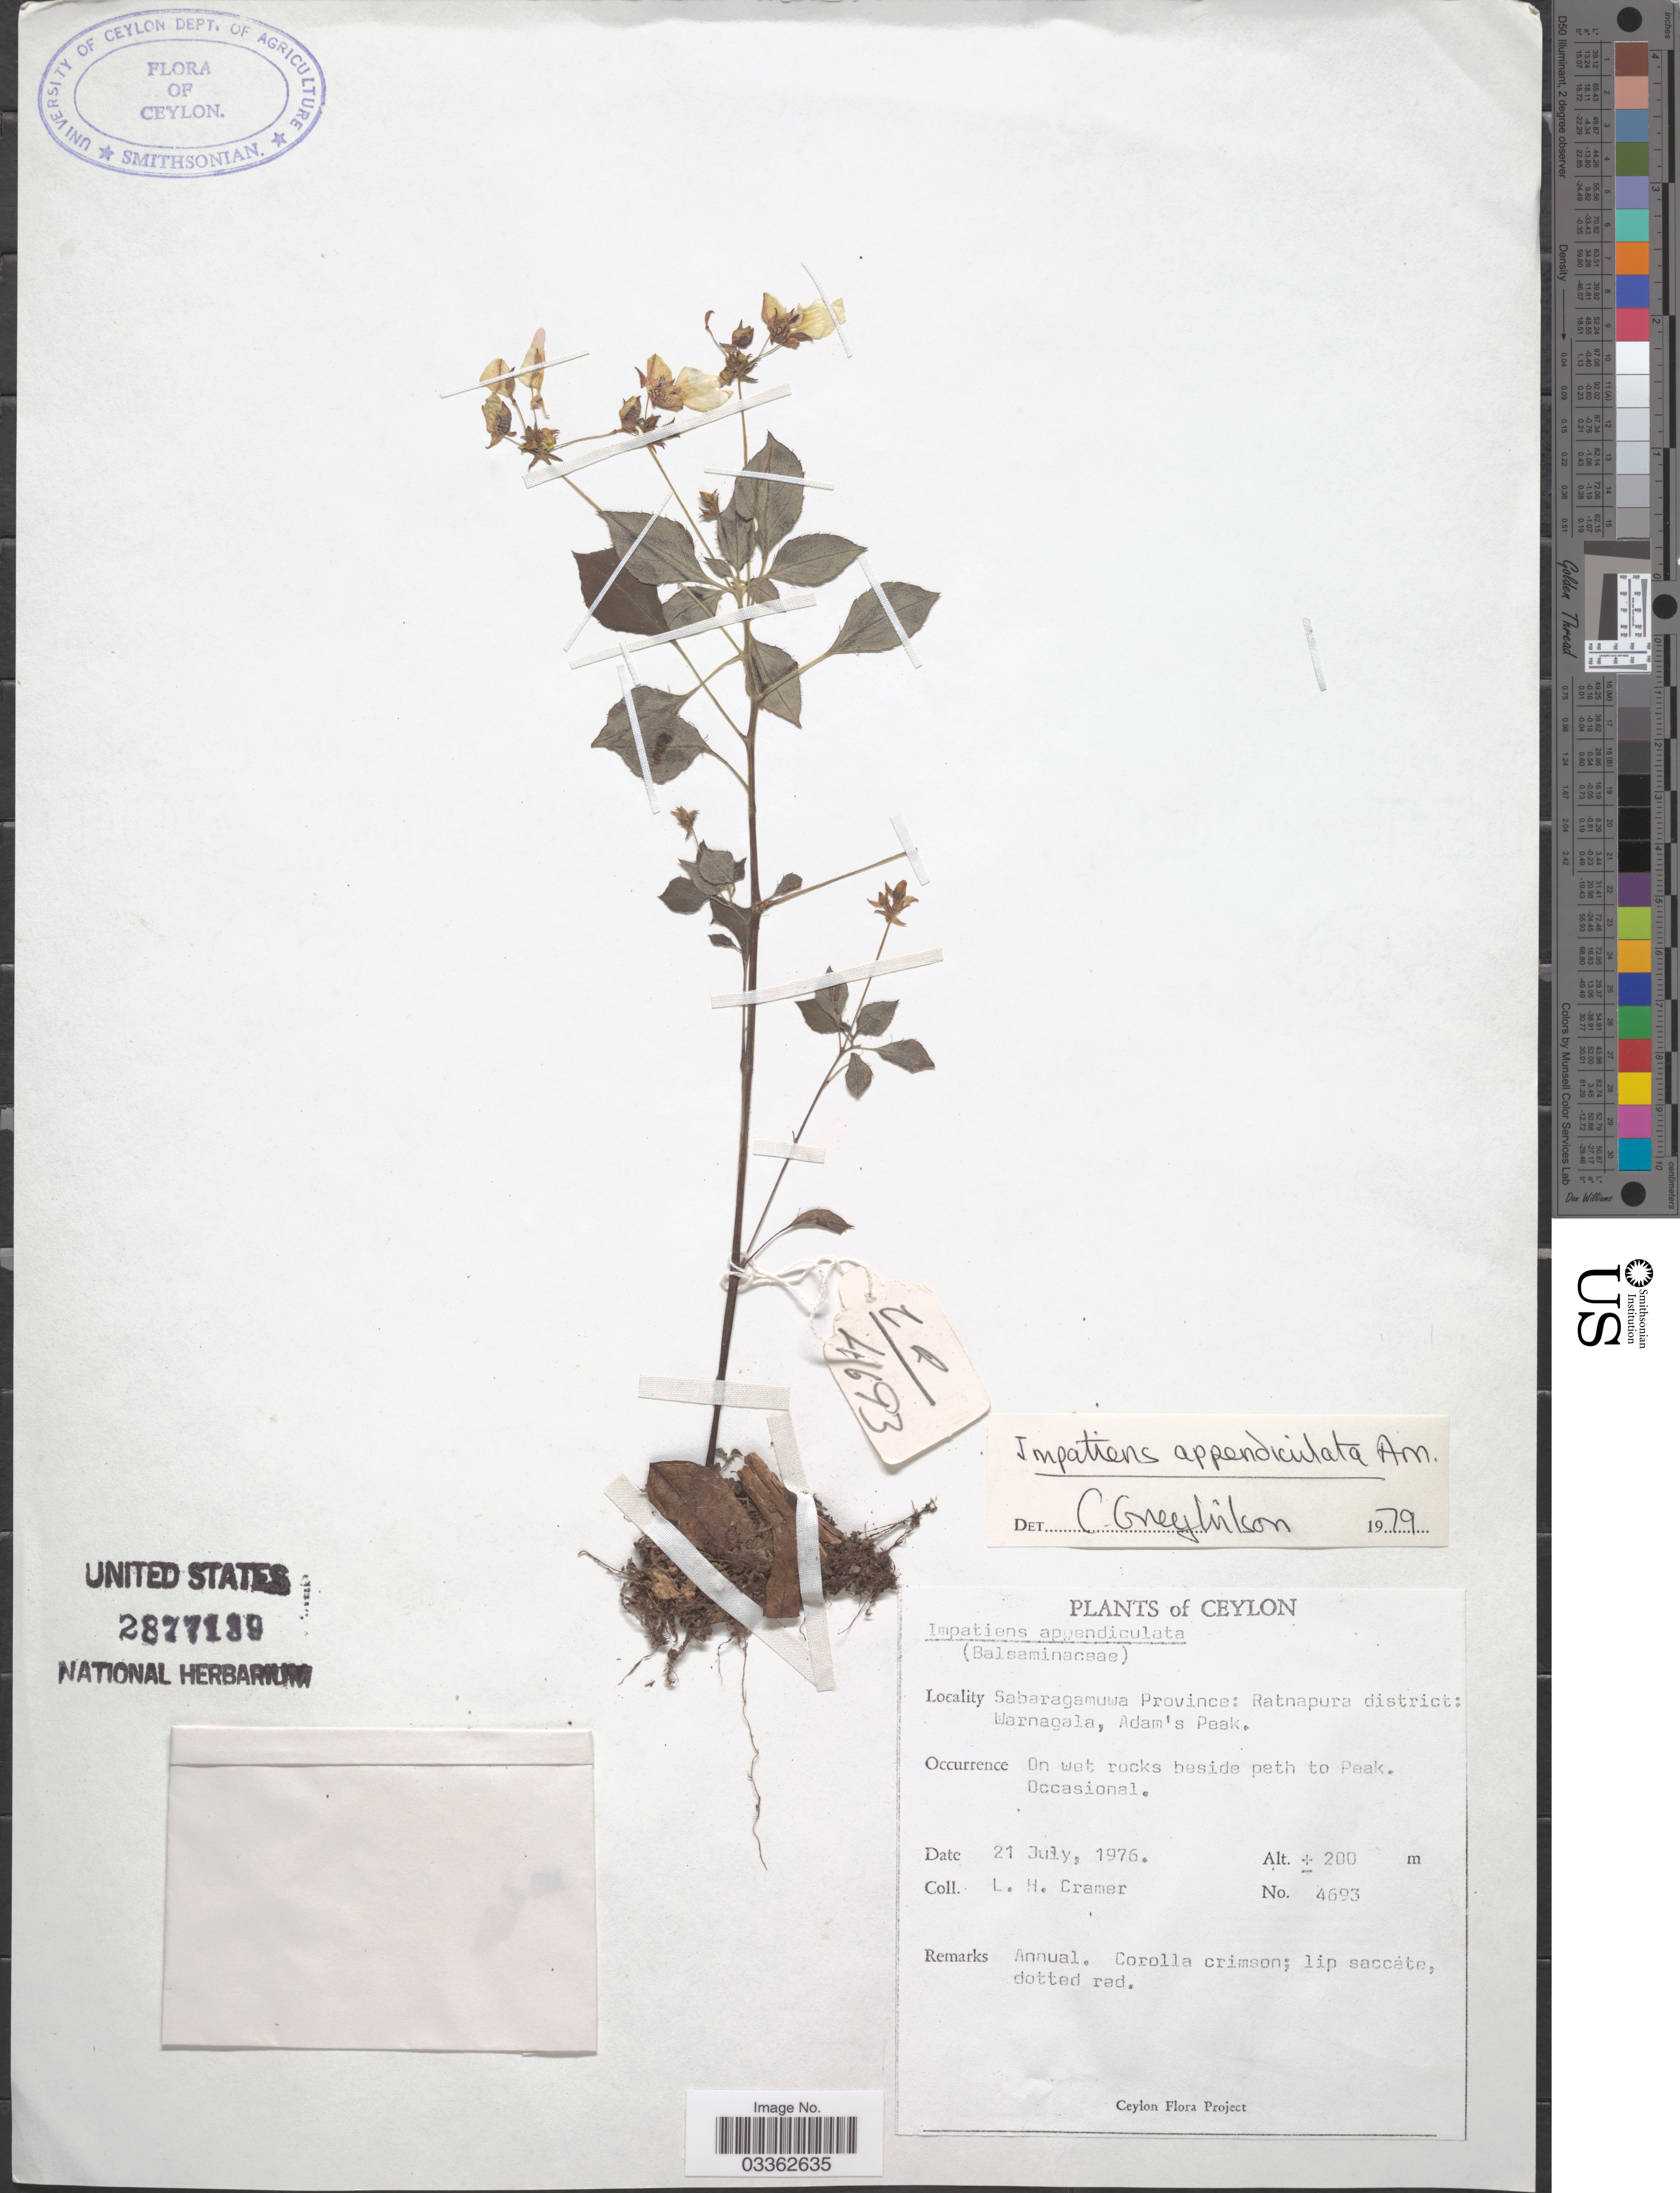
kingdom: Plantae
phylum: Tracheophyta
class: Magnoliopsida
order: Ericales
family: Balsaminaceae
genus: Impatiens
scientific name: Impatiens appendiculata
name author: Arn.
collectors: L. H. Cramer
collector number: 4693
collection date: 1976-07-21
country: Sri Lanka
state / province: Sabaragamuwa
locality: Ceylon. Ratnapura district: Warnagala, Adam's Peak.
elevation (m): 200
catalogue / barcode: US 2877139